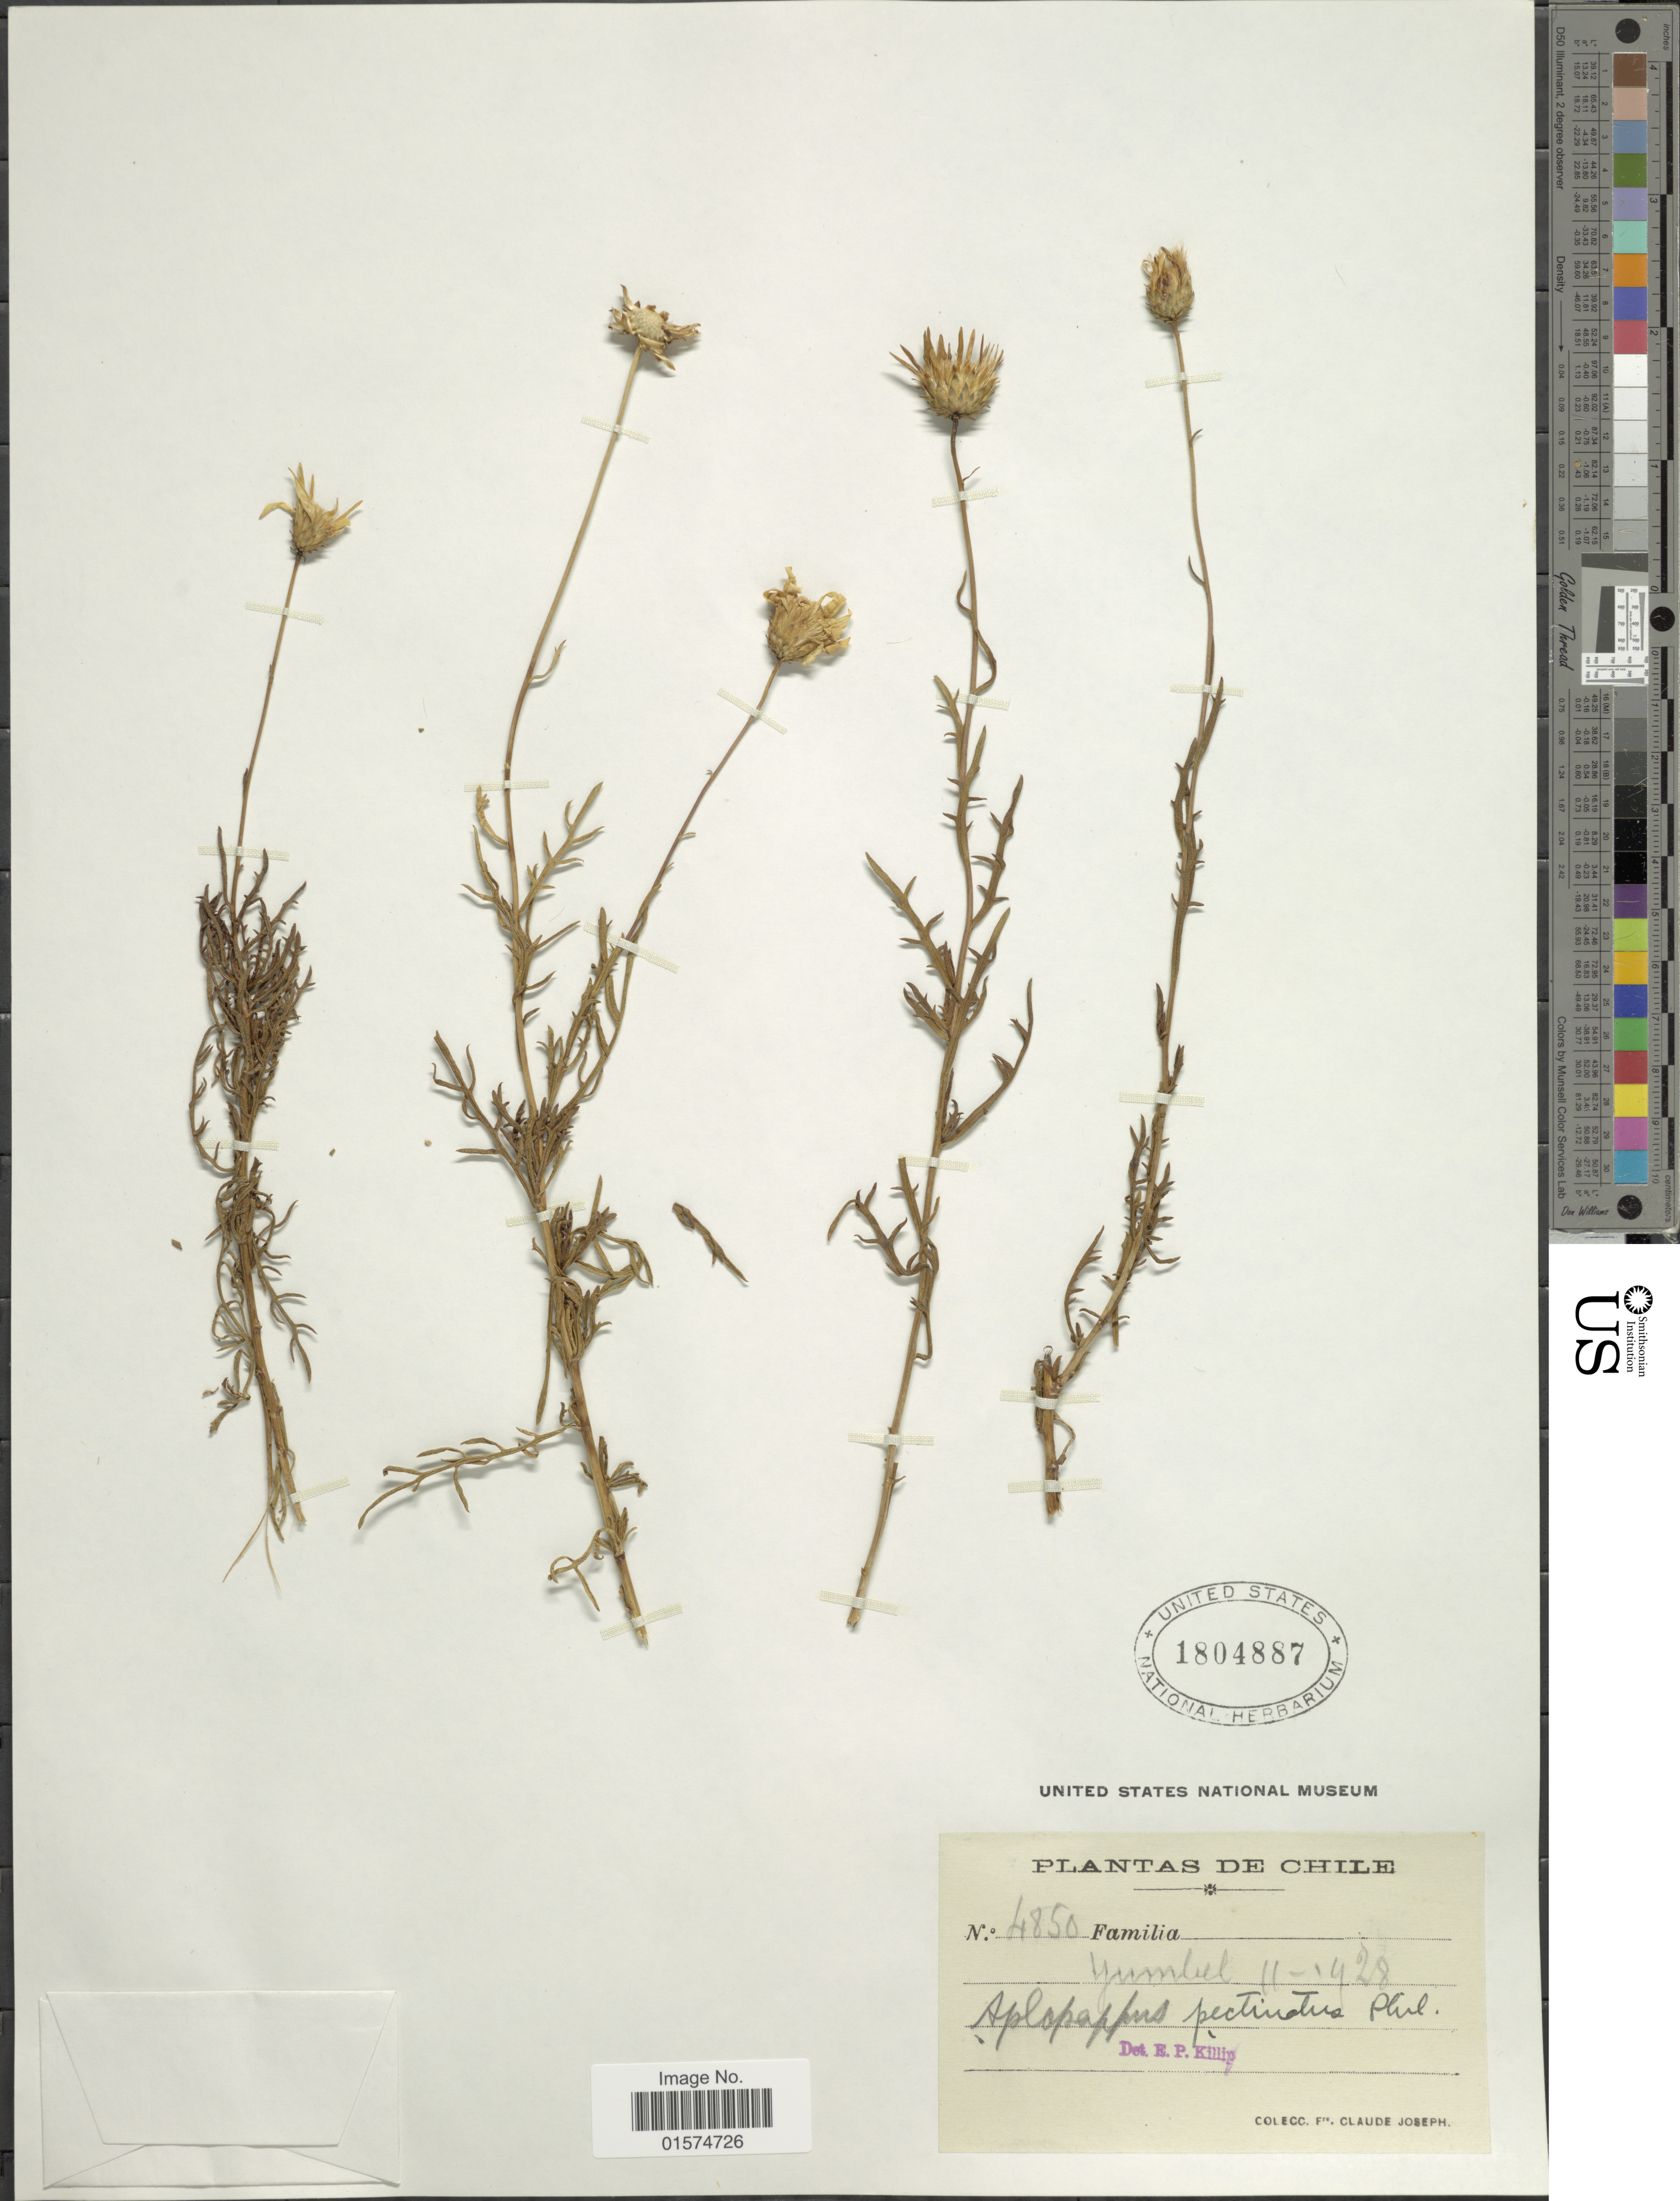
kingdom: Plantae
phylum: Tracheophyta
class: Magnoliopsida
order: Asterales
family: Asteraceae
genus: Notopappus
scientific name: Notopappus pectinatus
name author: (Phil.) Klingenb.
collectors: Bro. Claude-Joseph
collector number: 4850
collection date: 1928-11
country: Chile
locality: Yumbel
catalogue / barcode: US 1804887